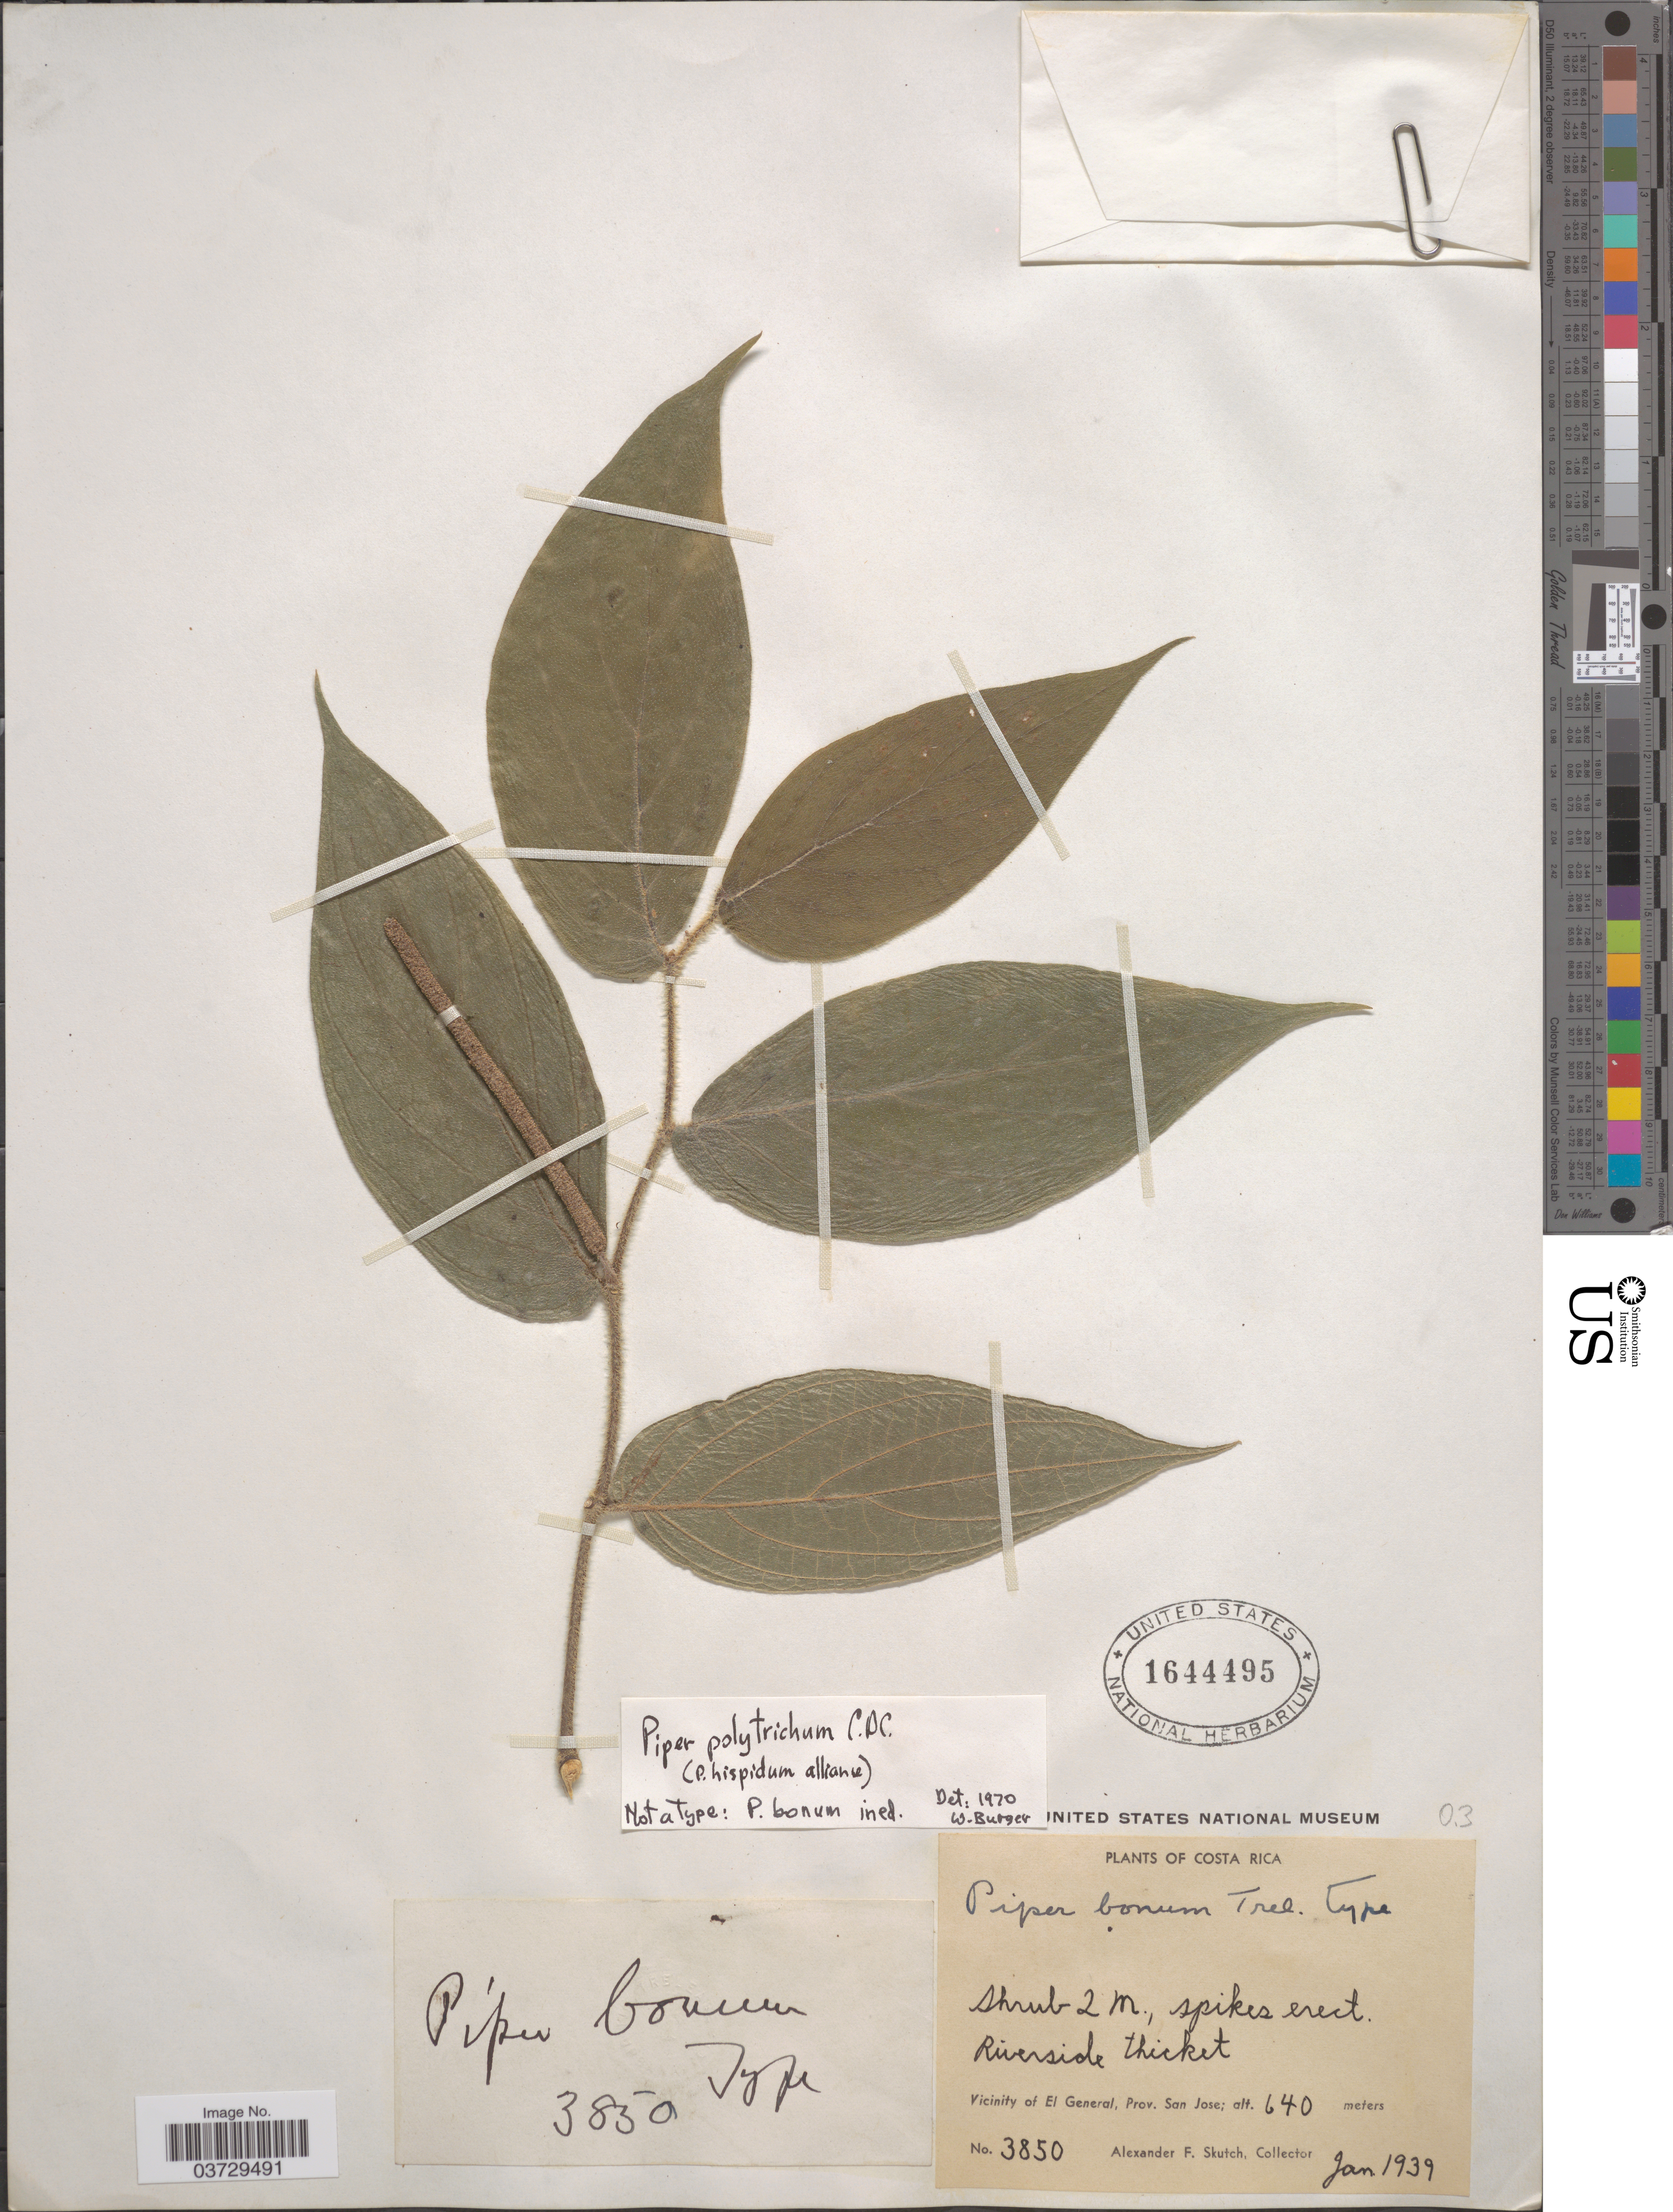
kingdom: Plantae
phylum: Tracheophyta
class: Magnoliopsida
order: Piperales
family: Piperaceae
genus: Piper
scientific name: Piper polytrichum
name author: C. DC.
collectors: A. F. Skutch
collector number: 3850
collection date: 1939-01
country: Costa Rica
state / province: San José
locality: Vicinity of El General.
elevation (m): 640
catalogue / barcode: US 1644495